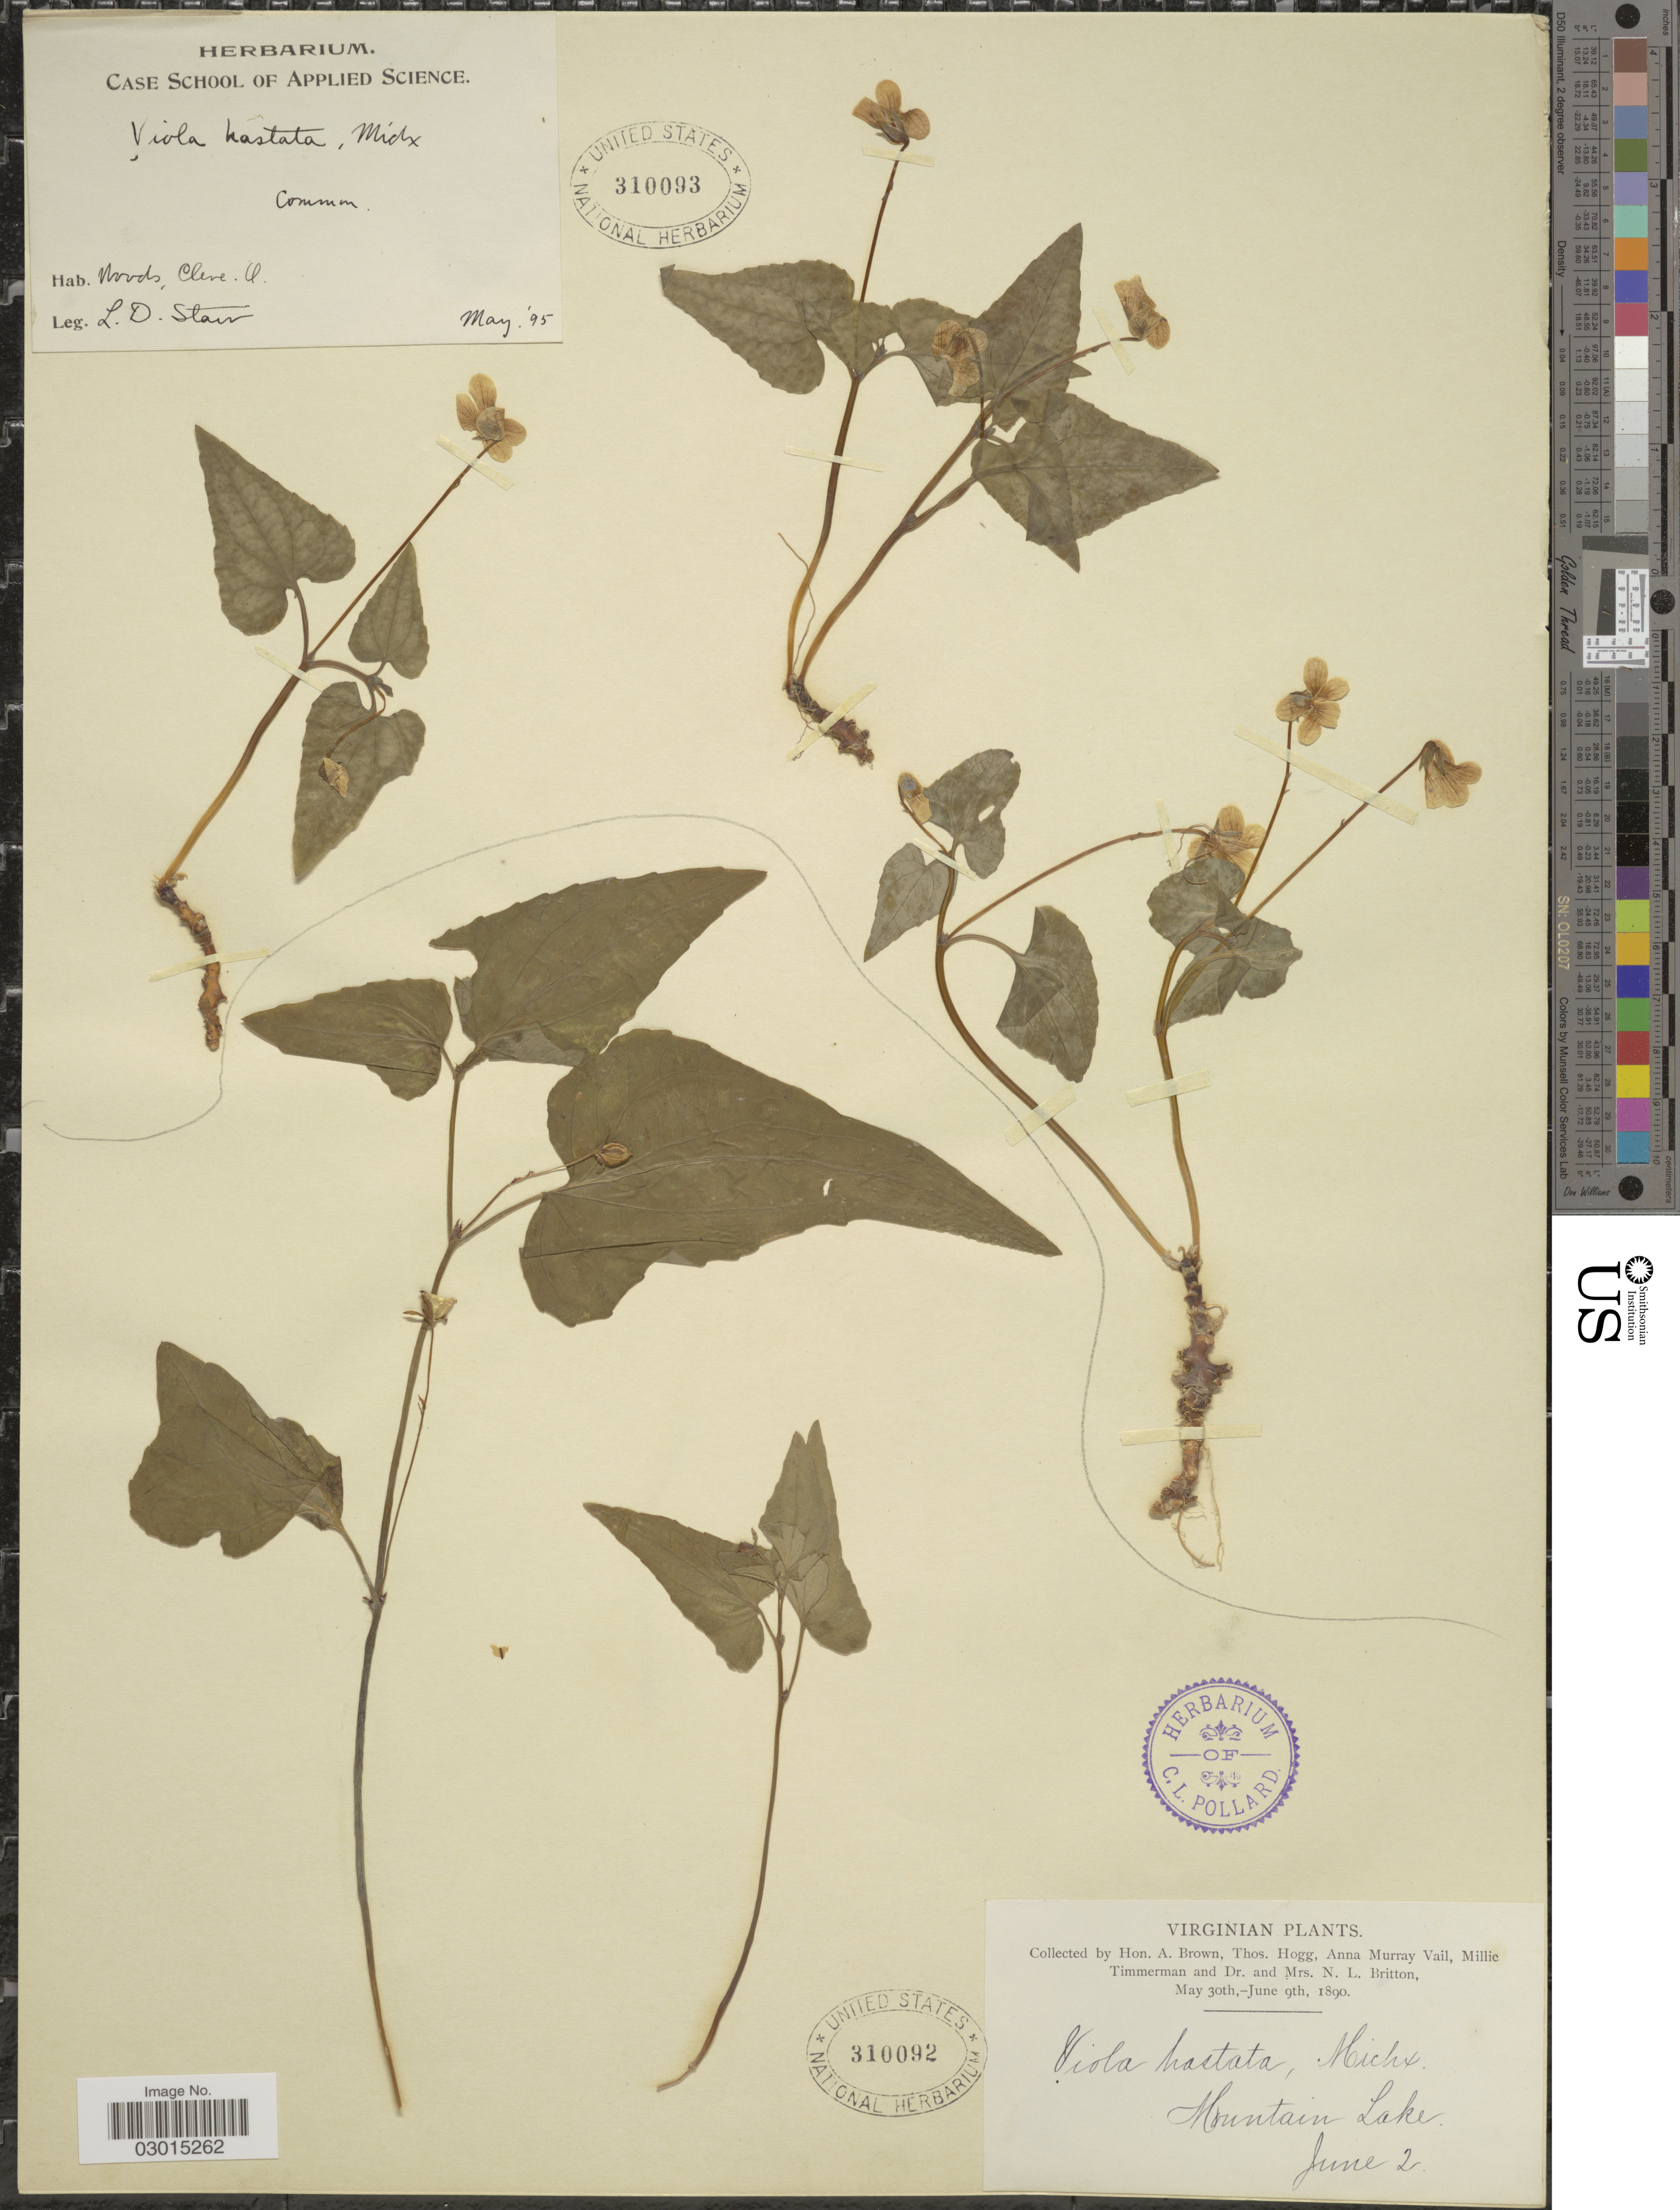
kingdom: Plantae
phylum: Tracheophyta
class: Magnoliopsida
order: Malpighiales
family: Violaceae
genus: Viola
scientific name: Viola hastata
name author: Michx.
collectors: H. A. Brown, T. Hogg, A. Vail, M. Timmerman & et al.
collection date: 1890-06-02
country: United States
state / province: Virginia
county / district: Giles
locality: Mountain Lake.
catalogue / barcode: US 310092